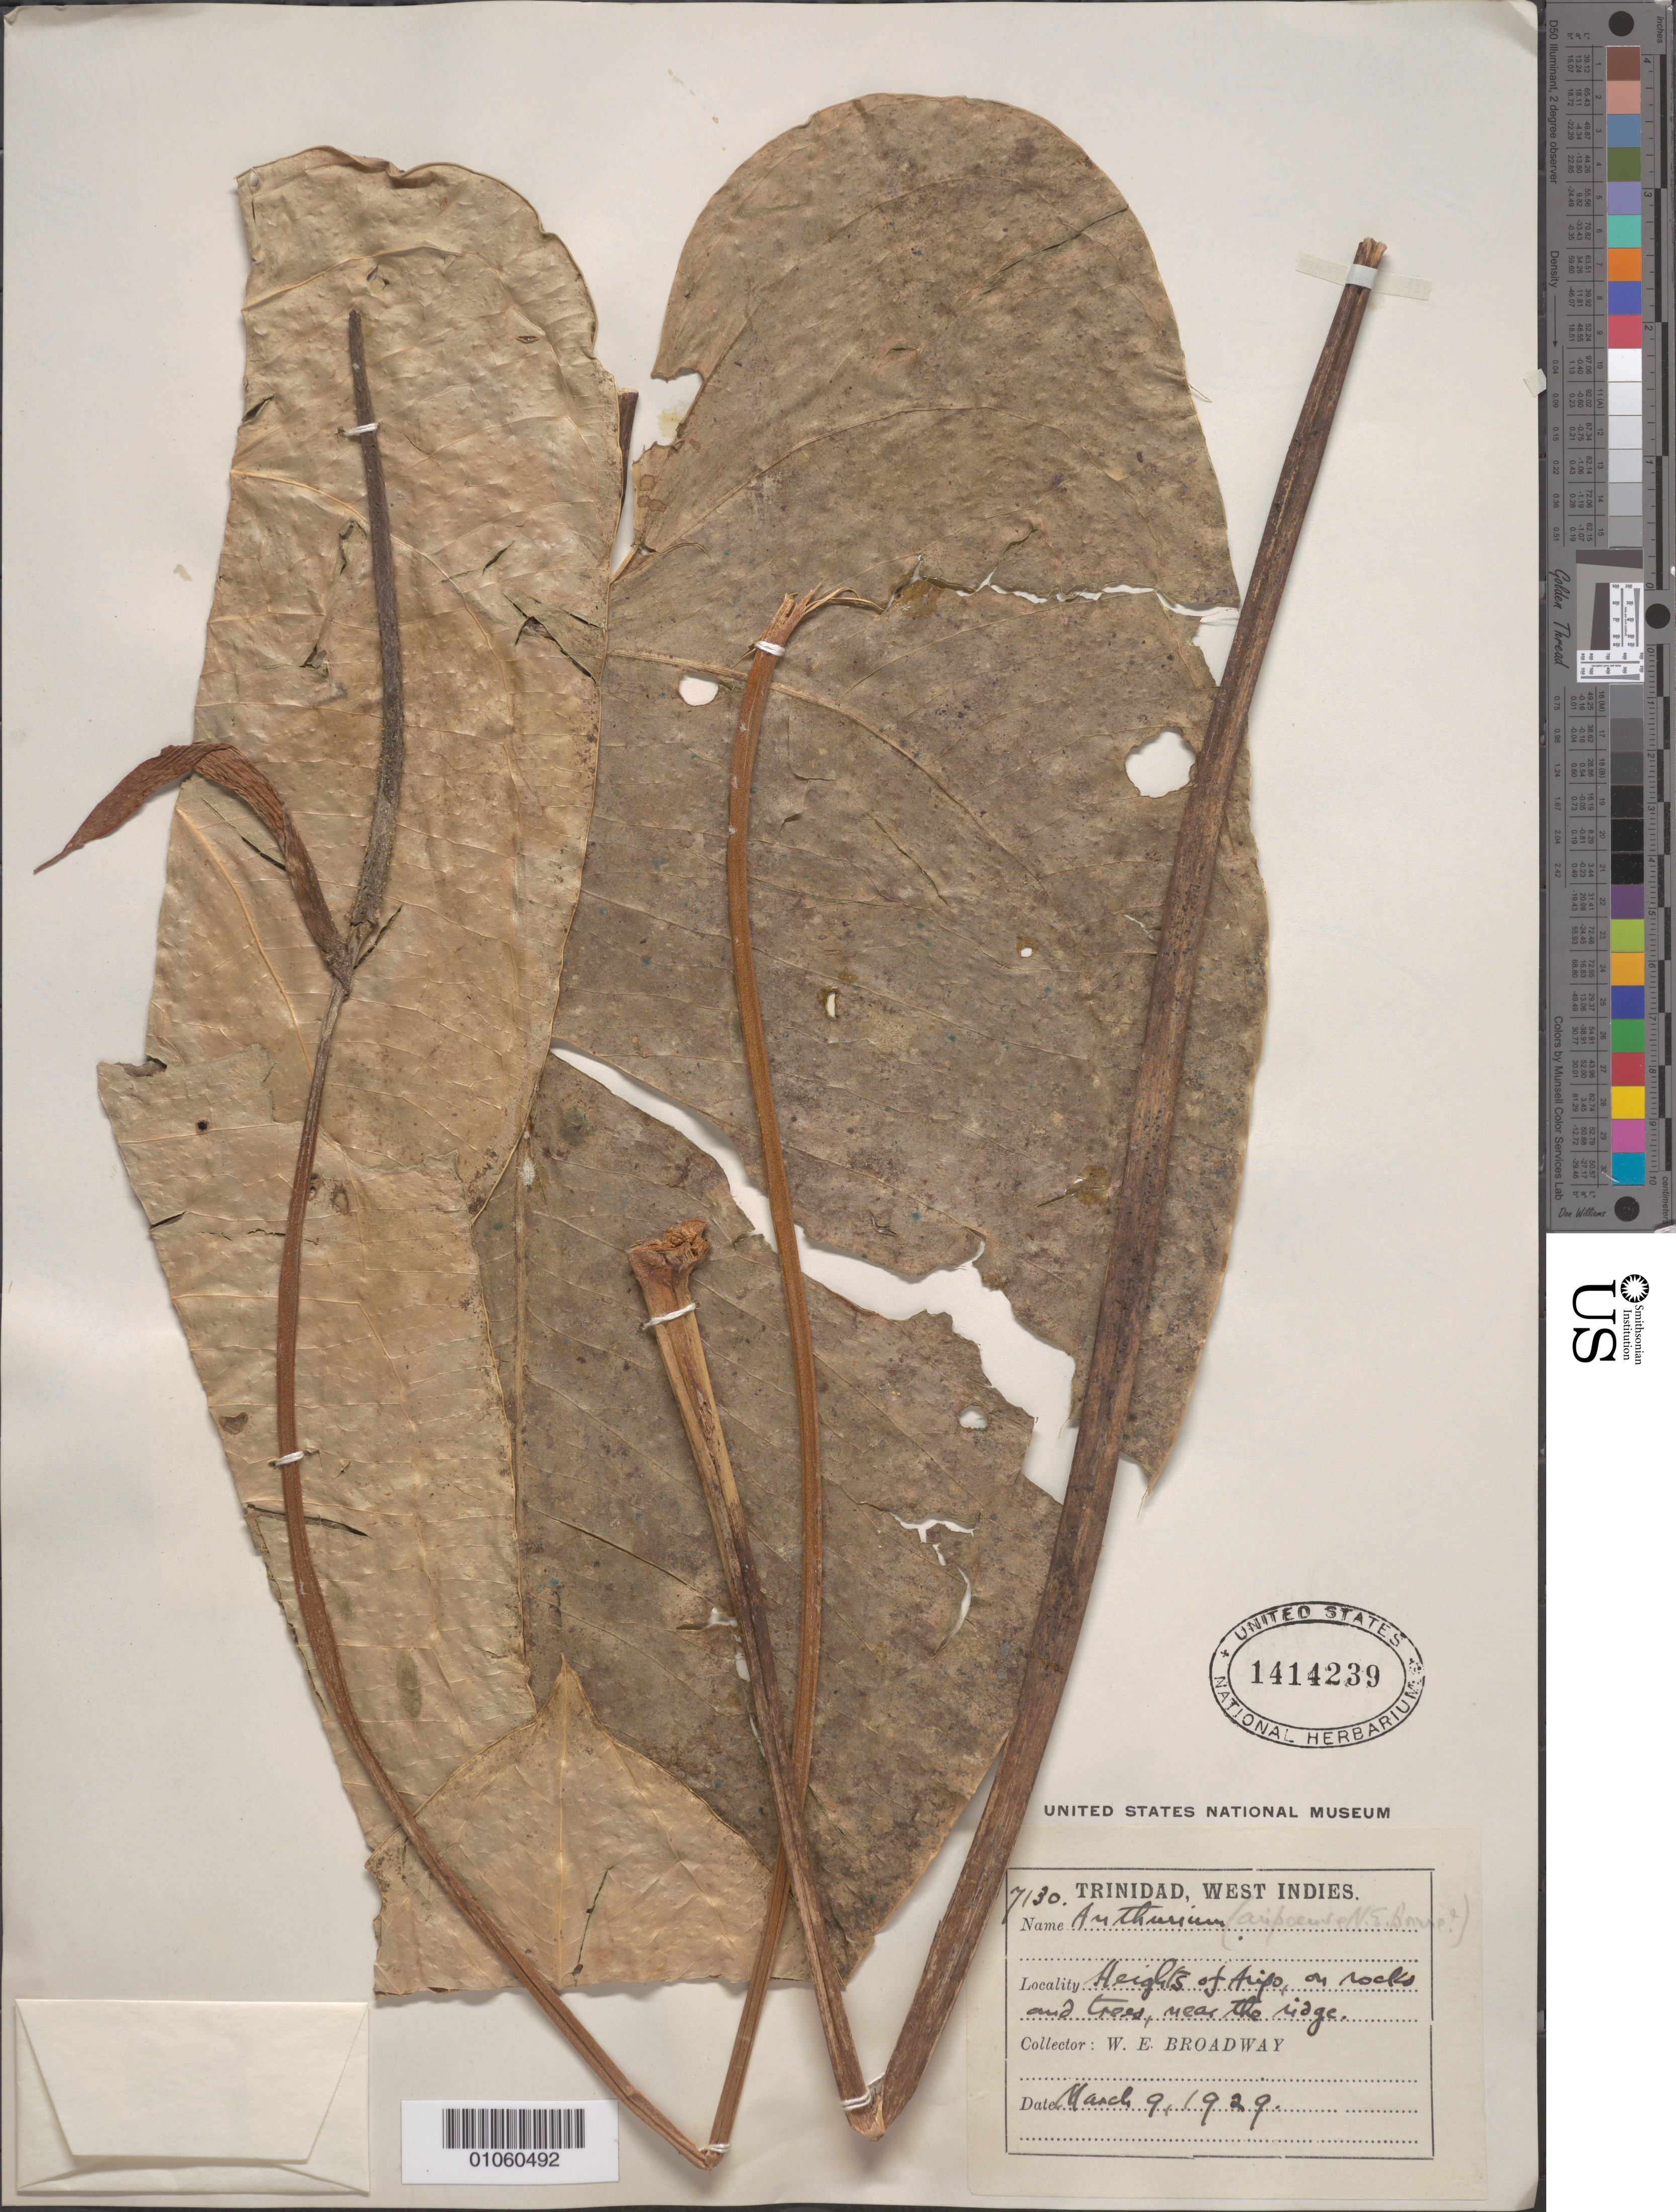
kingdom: Plantae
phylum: Tracheophyta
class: Liliopsida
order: Alismatales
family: Araceae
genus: Anthurium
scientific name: Anthurium aripoense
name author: N.E. Br.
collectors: W. E. Broadway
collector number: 7130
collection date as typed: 09 Mar 1929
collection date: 1929-03-09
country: Trinidad and Tobago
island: Trinidad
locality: Heights of Aripo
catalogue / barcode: US 1414239